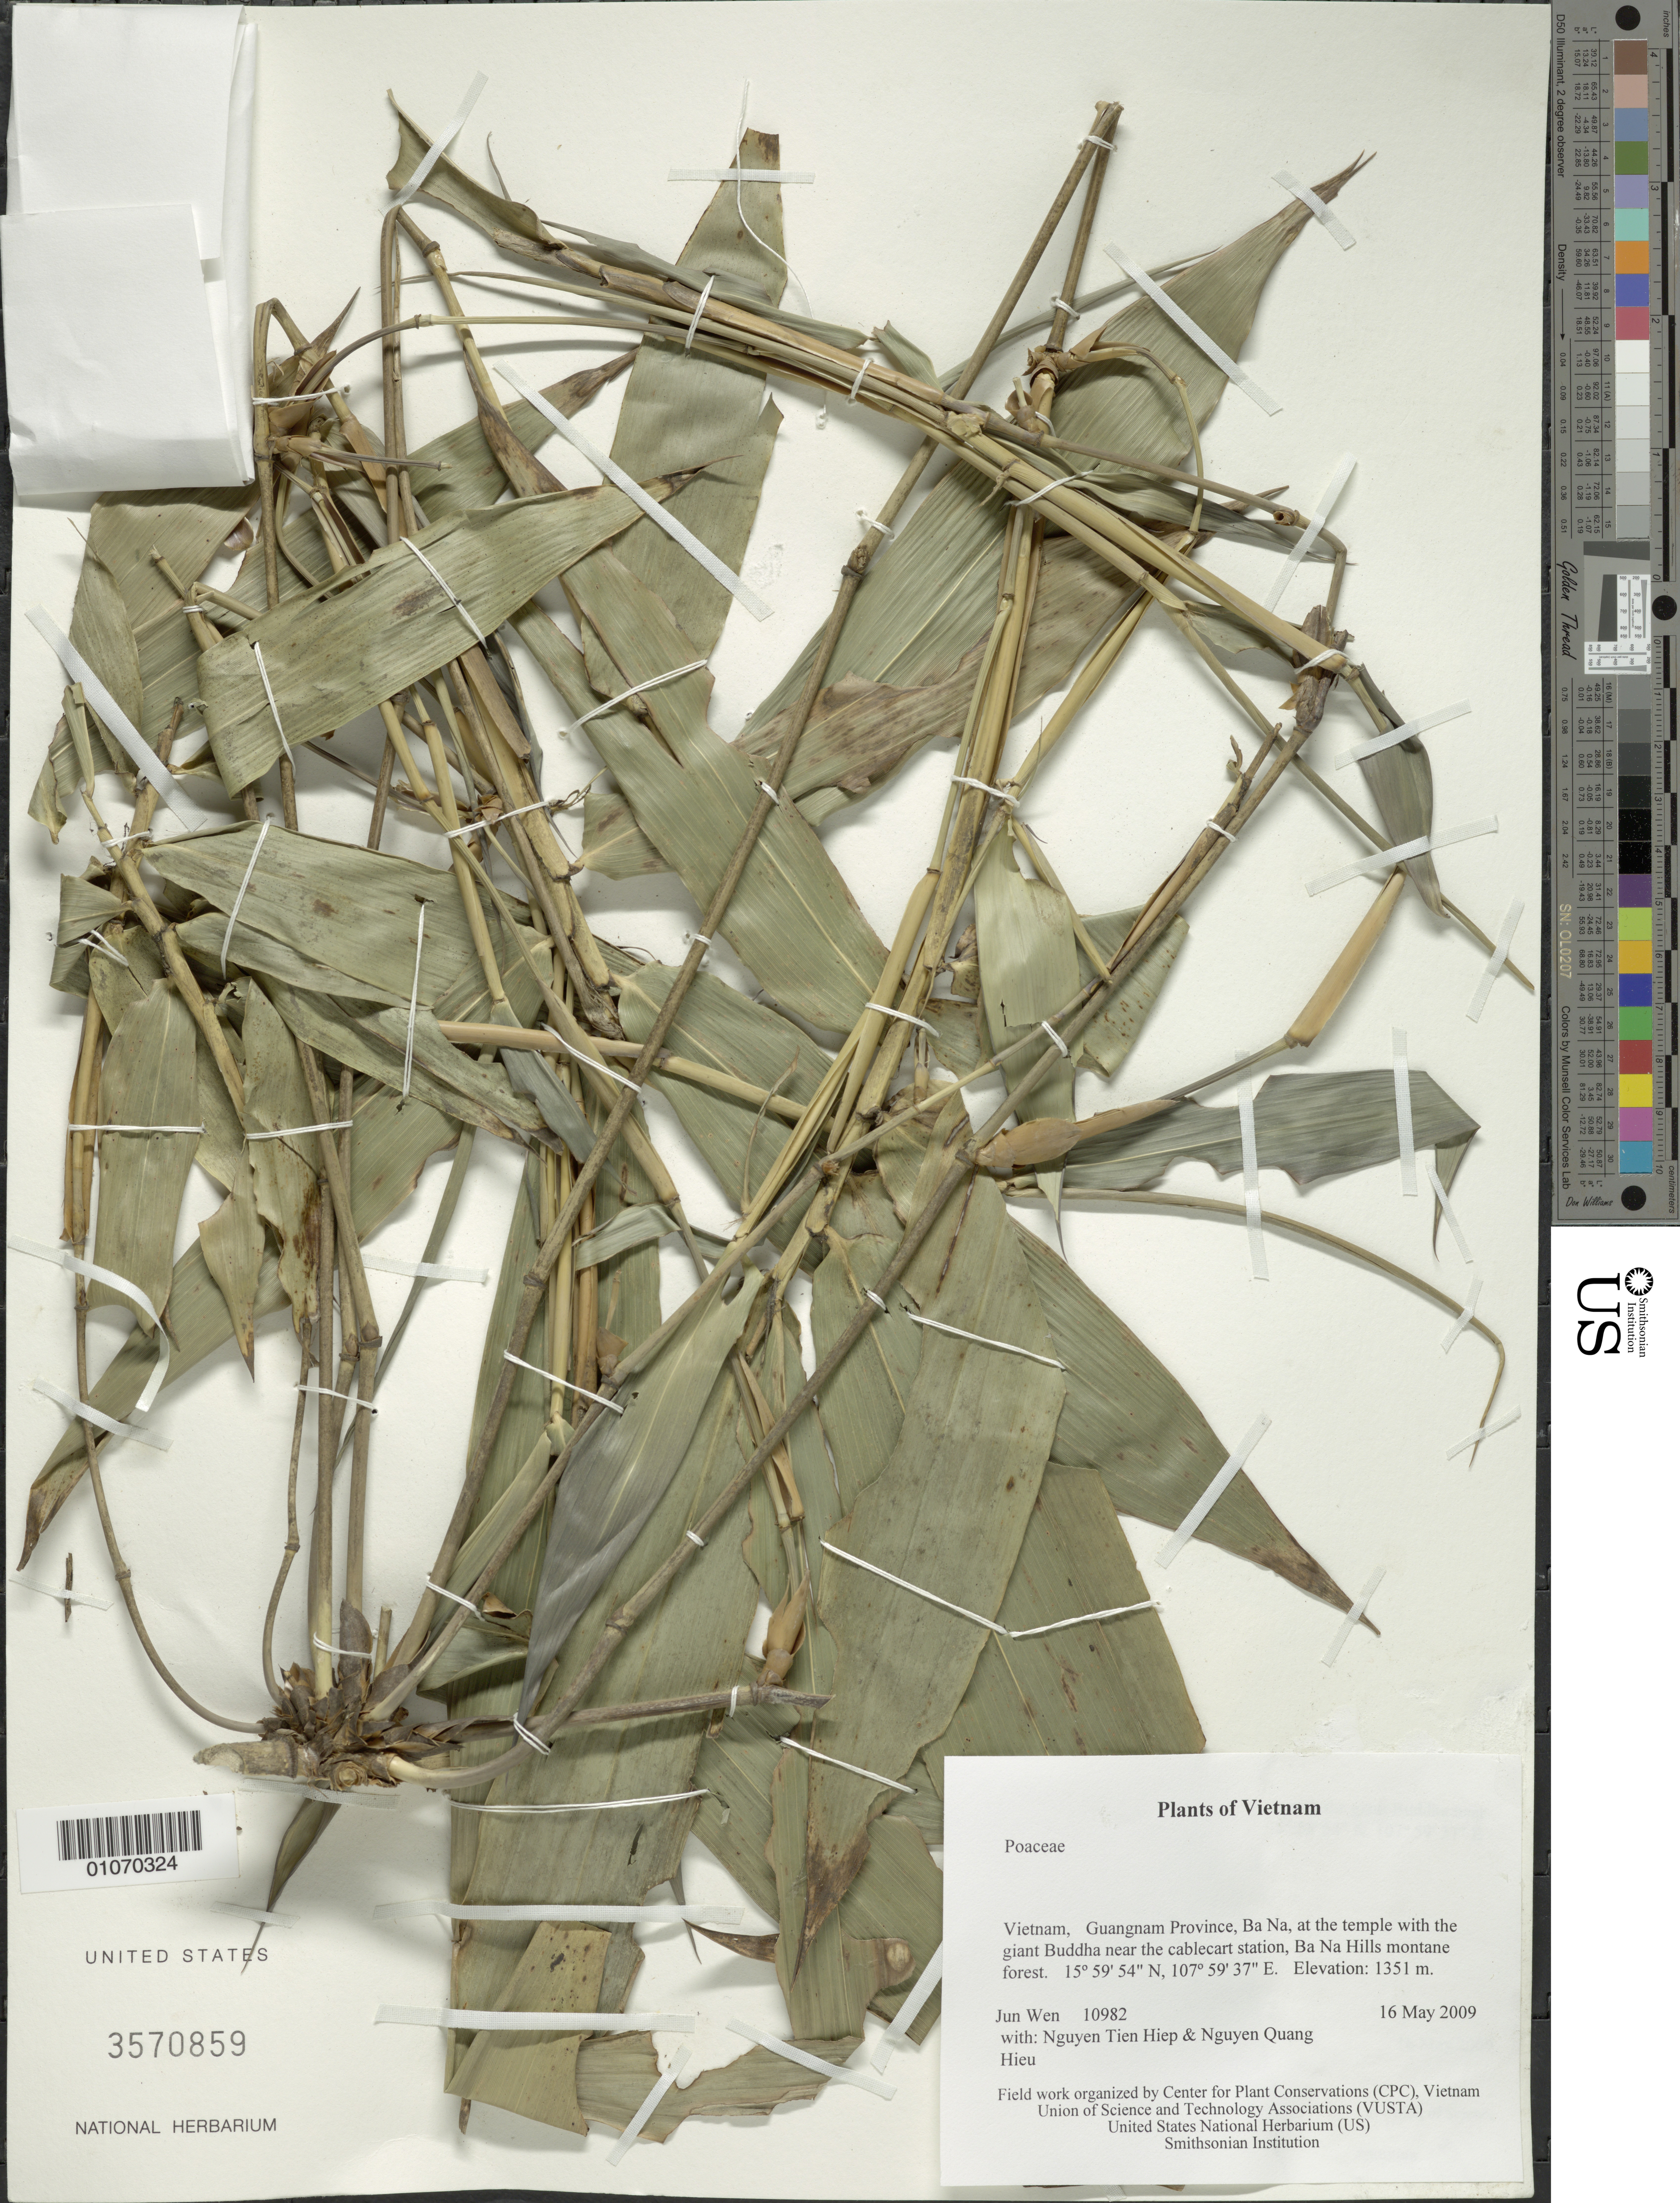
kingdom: Plantae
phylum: Tracheophyta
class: Liliopsida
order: Poales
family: Poaceae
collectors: T. H. Nguyên & N. Hieu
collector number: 10982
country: Vietnam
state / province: Guangnam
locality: Ba Na, at the tempe with the giant Buddha near the cablecart station.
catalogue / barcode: US 3570859